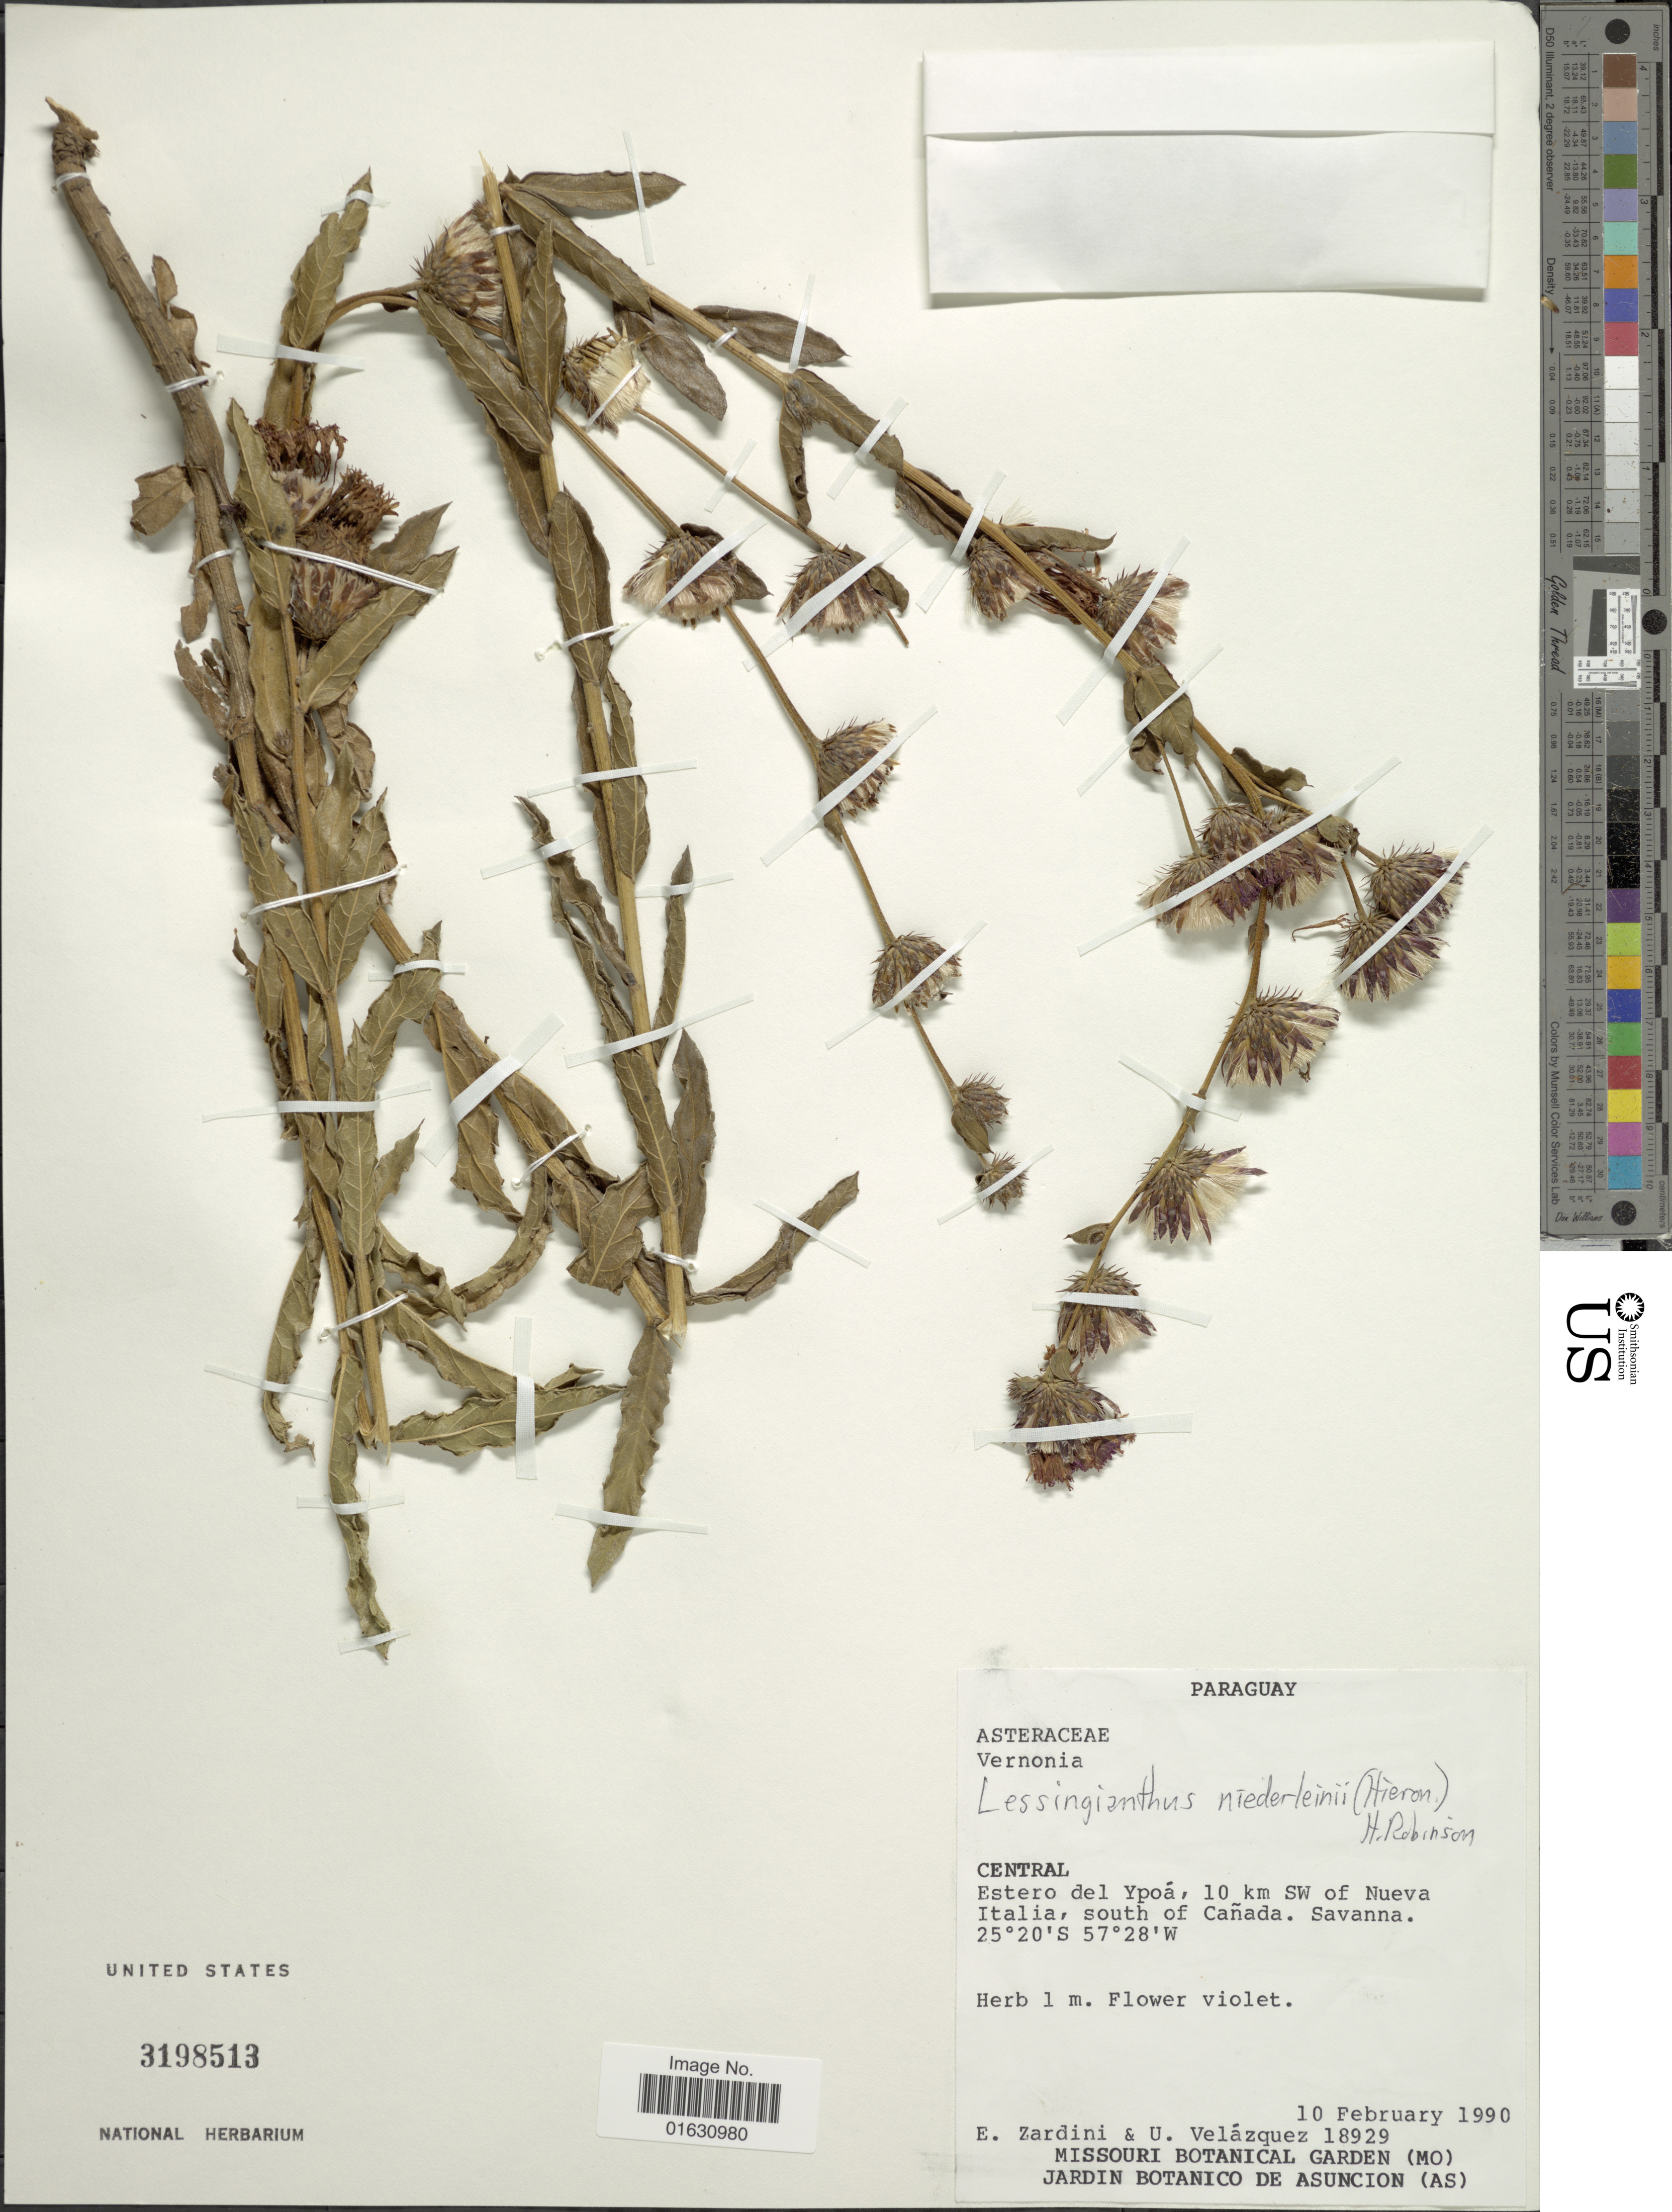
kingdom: Plantae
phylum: Tracheophyta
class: Magnoliopsida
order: Asterales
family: Asteraceae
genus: Lessingianthus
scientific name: Lessingianthus niederleinii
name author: (Hieron.) H. Rob.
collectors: E. M. Zardini & U. Velázquez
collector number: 18929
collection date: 1990-02-10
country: Paraguay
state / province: Central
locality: Central. Estero del Ypoá, 10 km SW of Nueva Italia, south of Cañada. Savanna.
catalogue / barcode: US 3198513